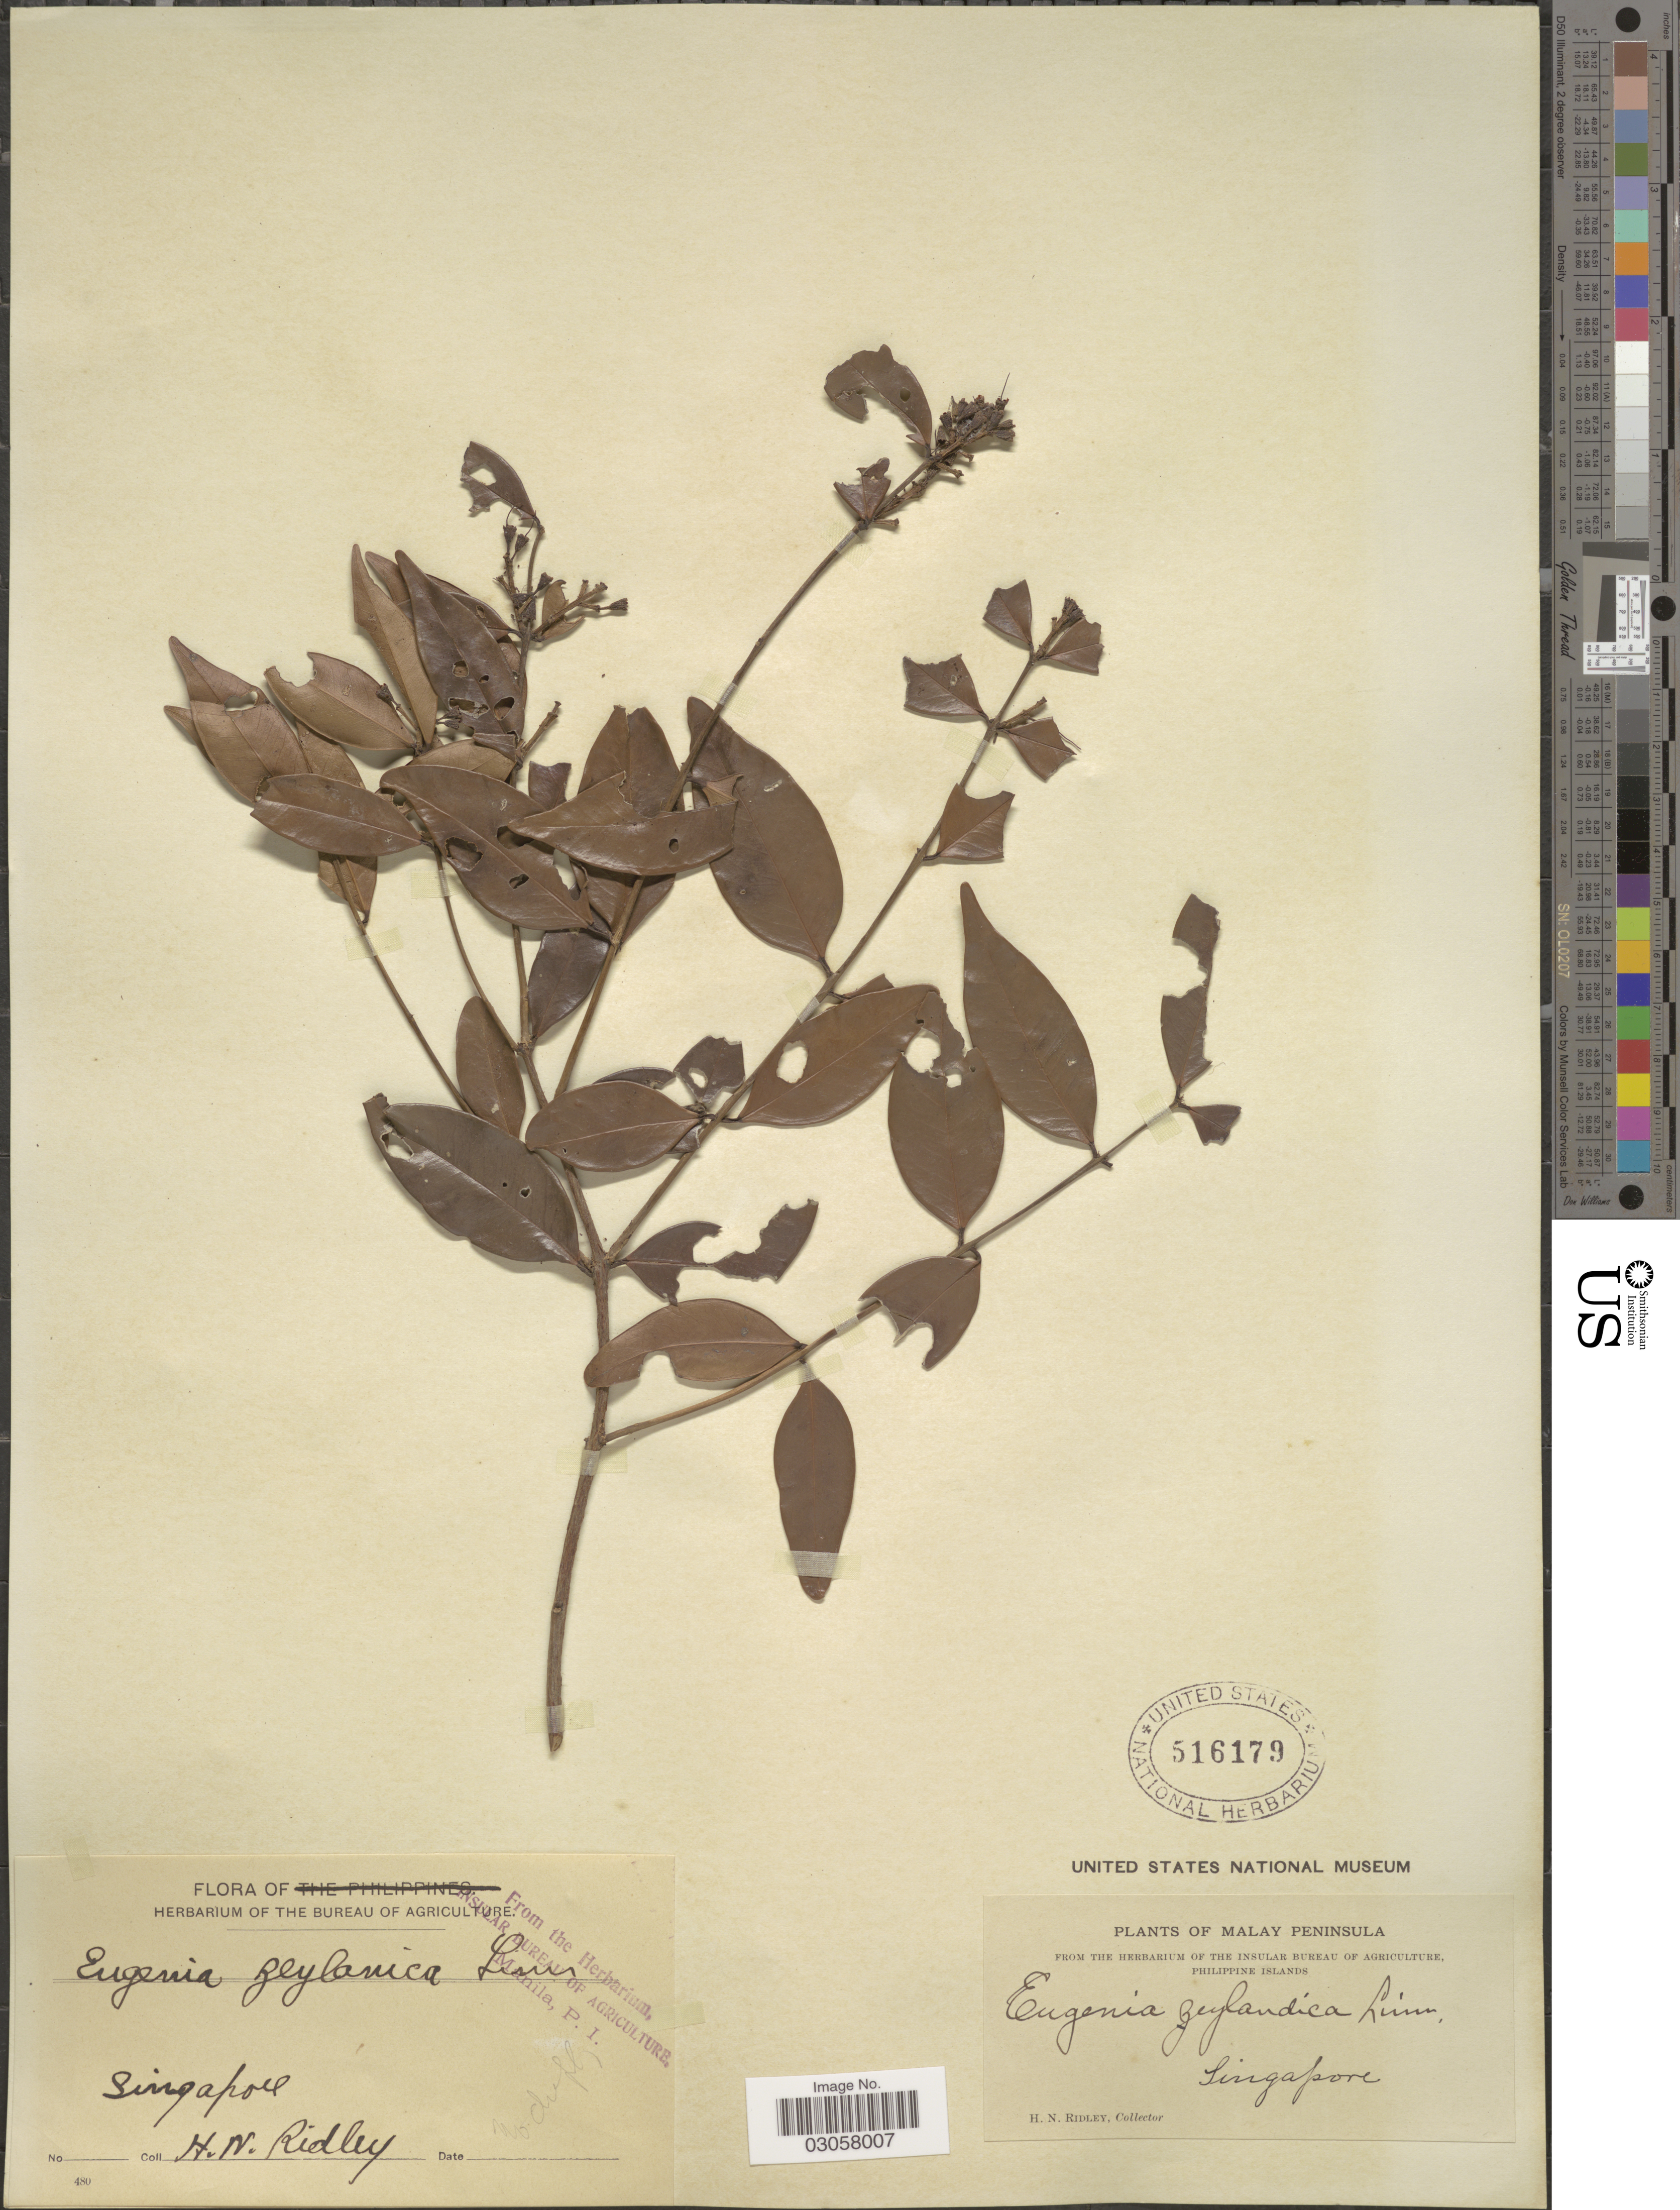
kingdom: Plantae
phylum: Tracheophyta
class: Magnoliopsida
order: Myrtales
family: Myrtaceae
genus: Syzygium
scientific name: Syzygium zeylanicum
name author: (L.) DC.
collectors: H. N. Ridley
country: Singapore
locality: Malay Peninsula.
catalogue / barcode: US 516179